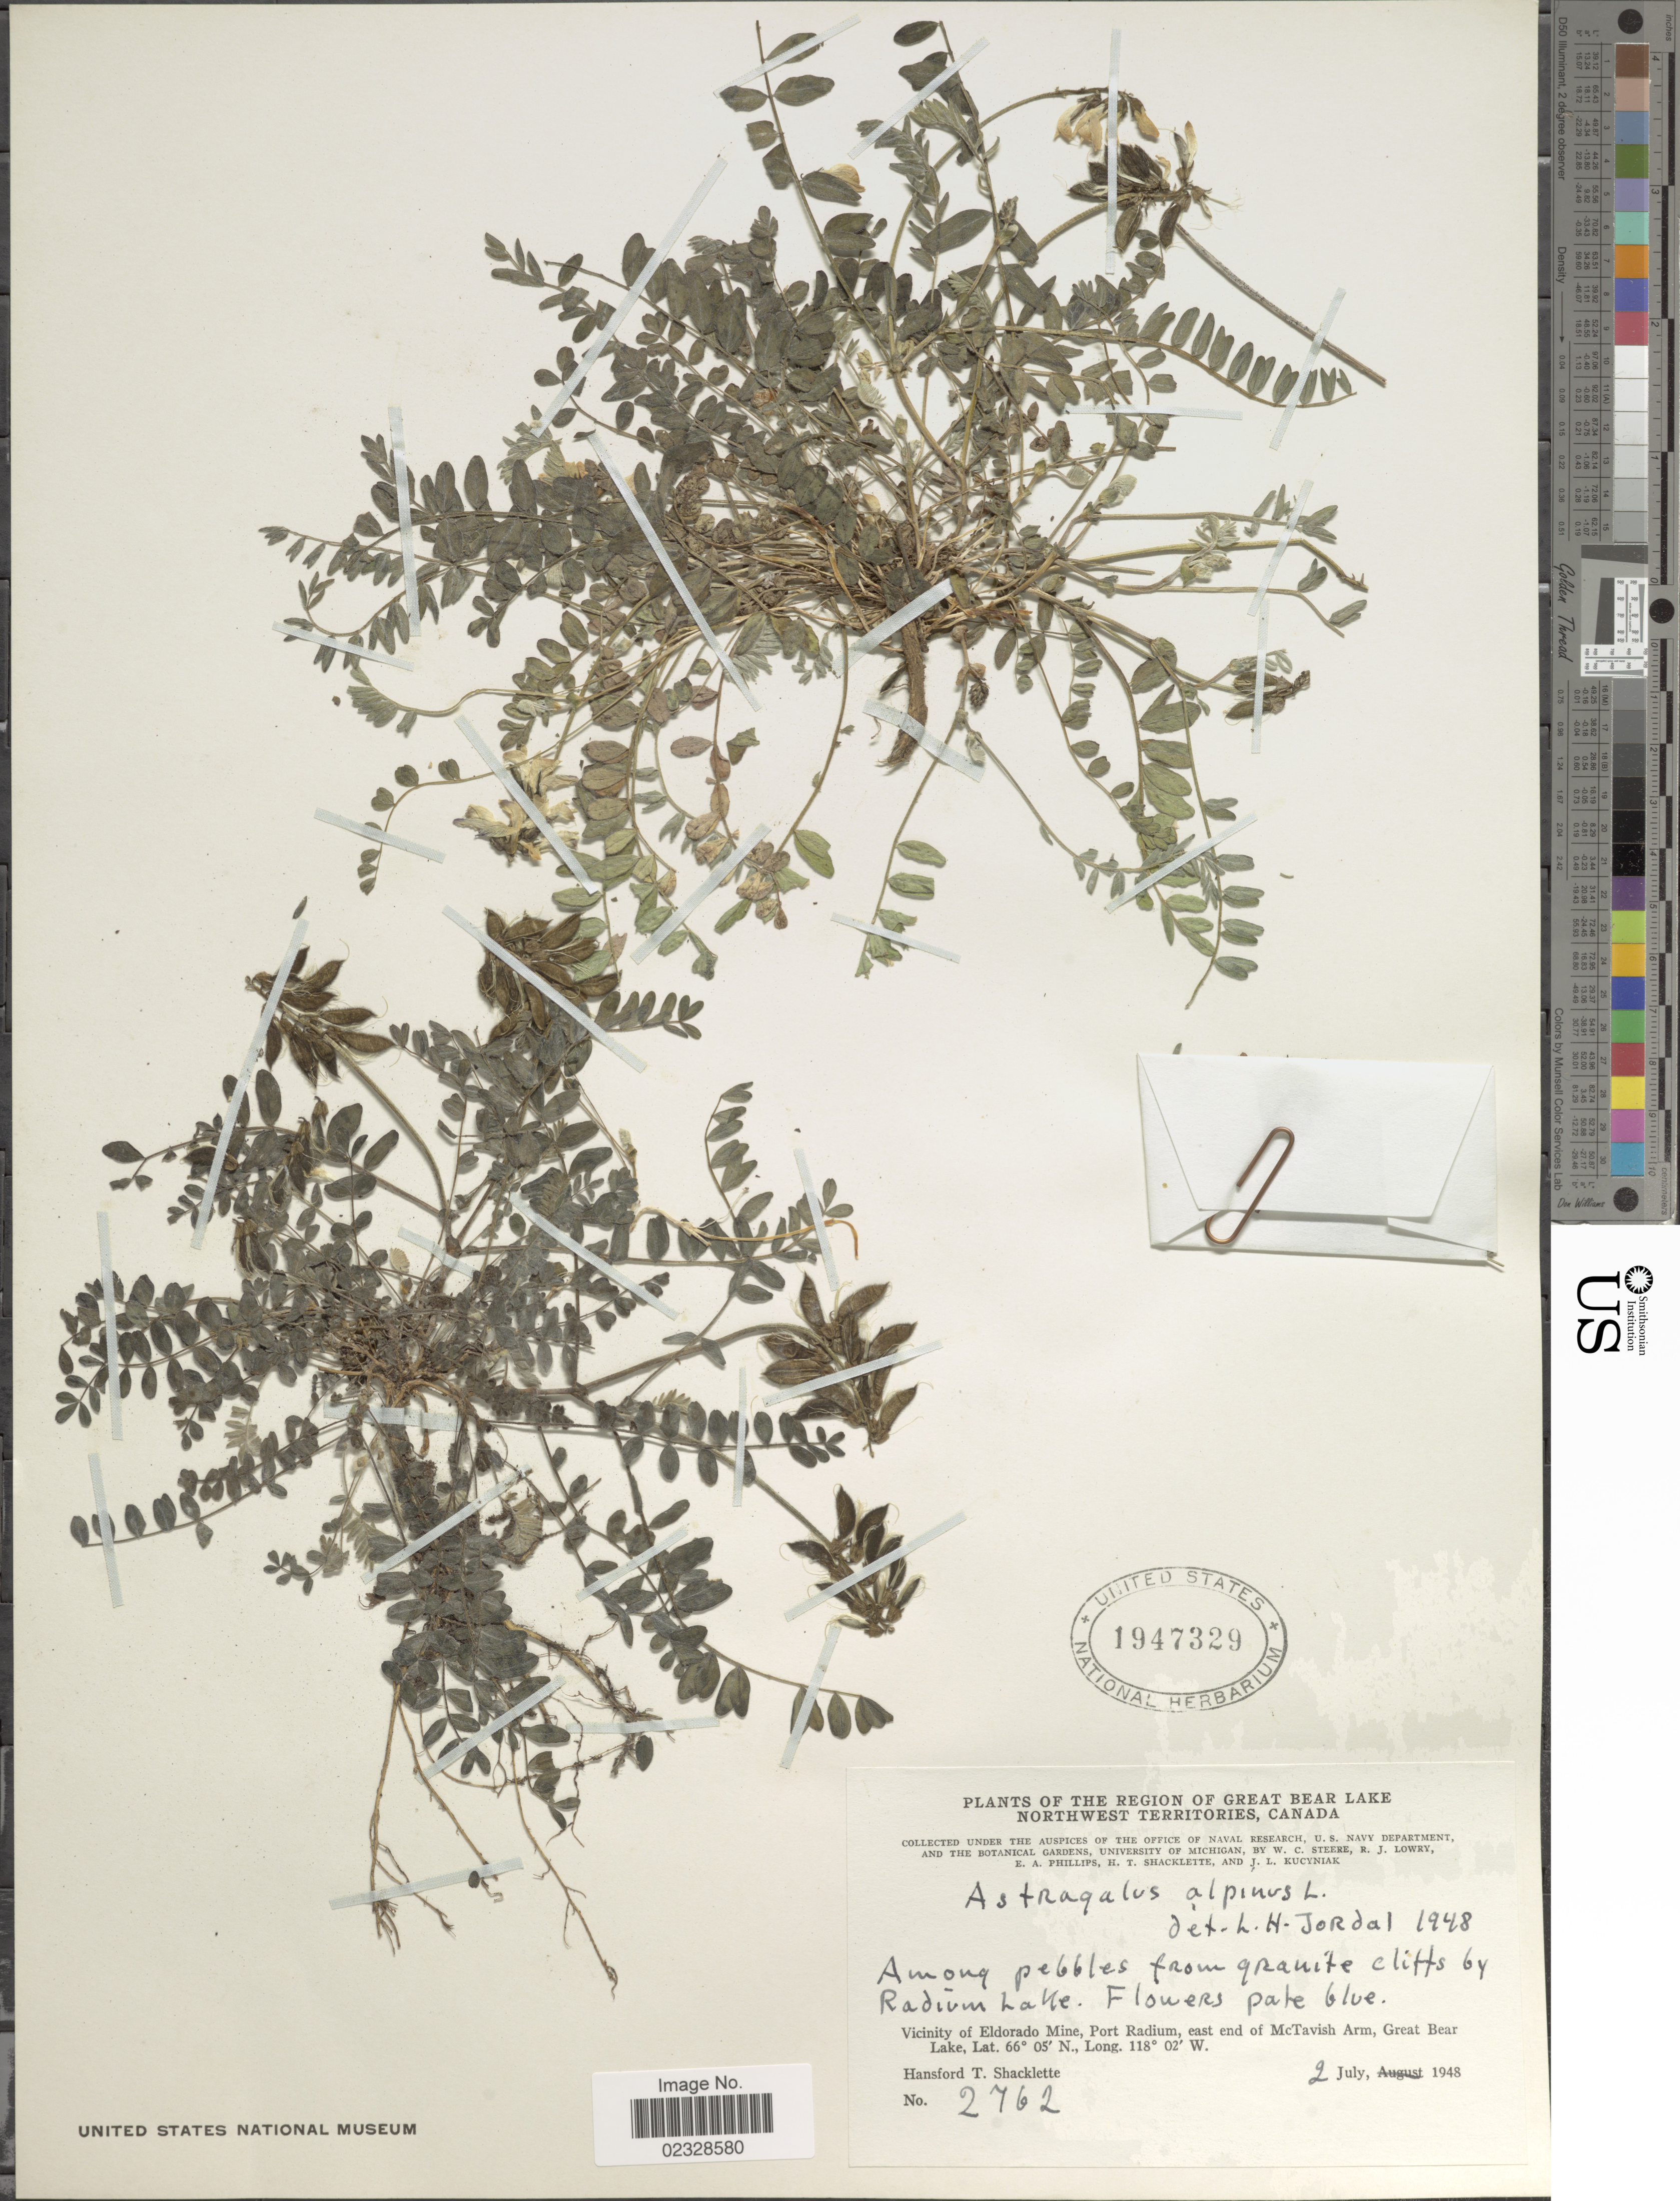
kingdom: Plantae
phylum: Tracheophyta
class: Magnoliopsida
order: Fabales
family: Fabaceae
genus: Astragalus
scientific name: Astragalus alpinus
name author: L.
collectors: H. Schacklette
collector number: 2762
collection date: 1948-07-02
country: Canada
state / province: Northwest Territories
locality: Region of Great Bear Lake. Among pebbles from granite cliffs by Radium Lake. Vicinity of Eldorado Mine, Port Radium, east end of McTavish Arm, Great Bear Lake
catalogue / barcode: US 1947329